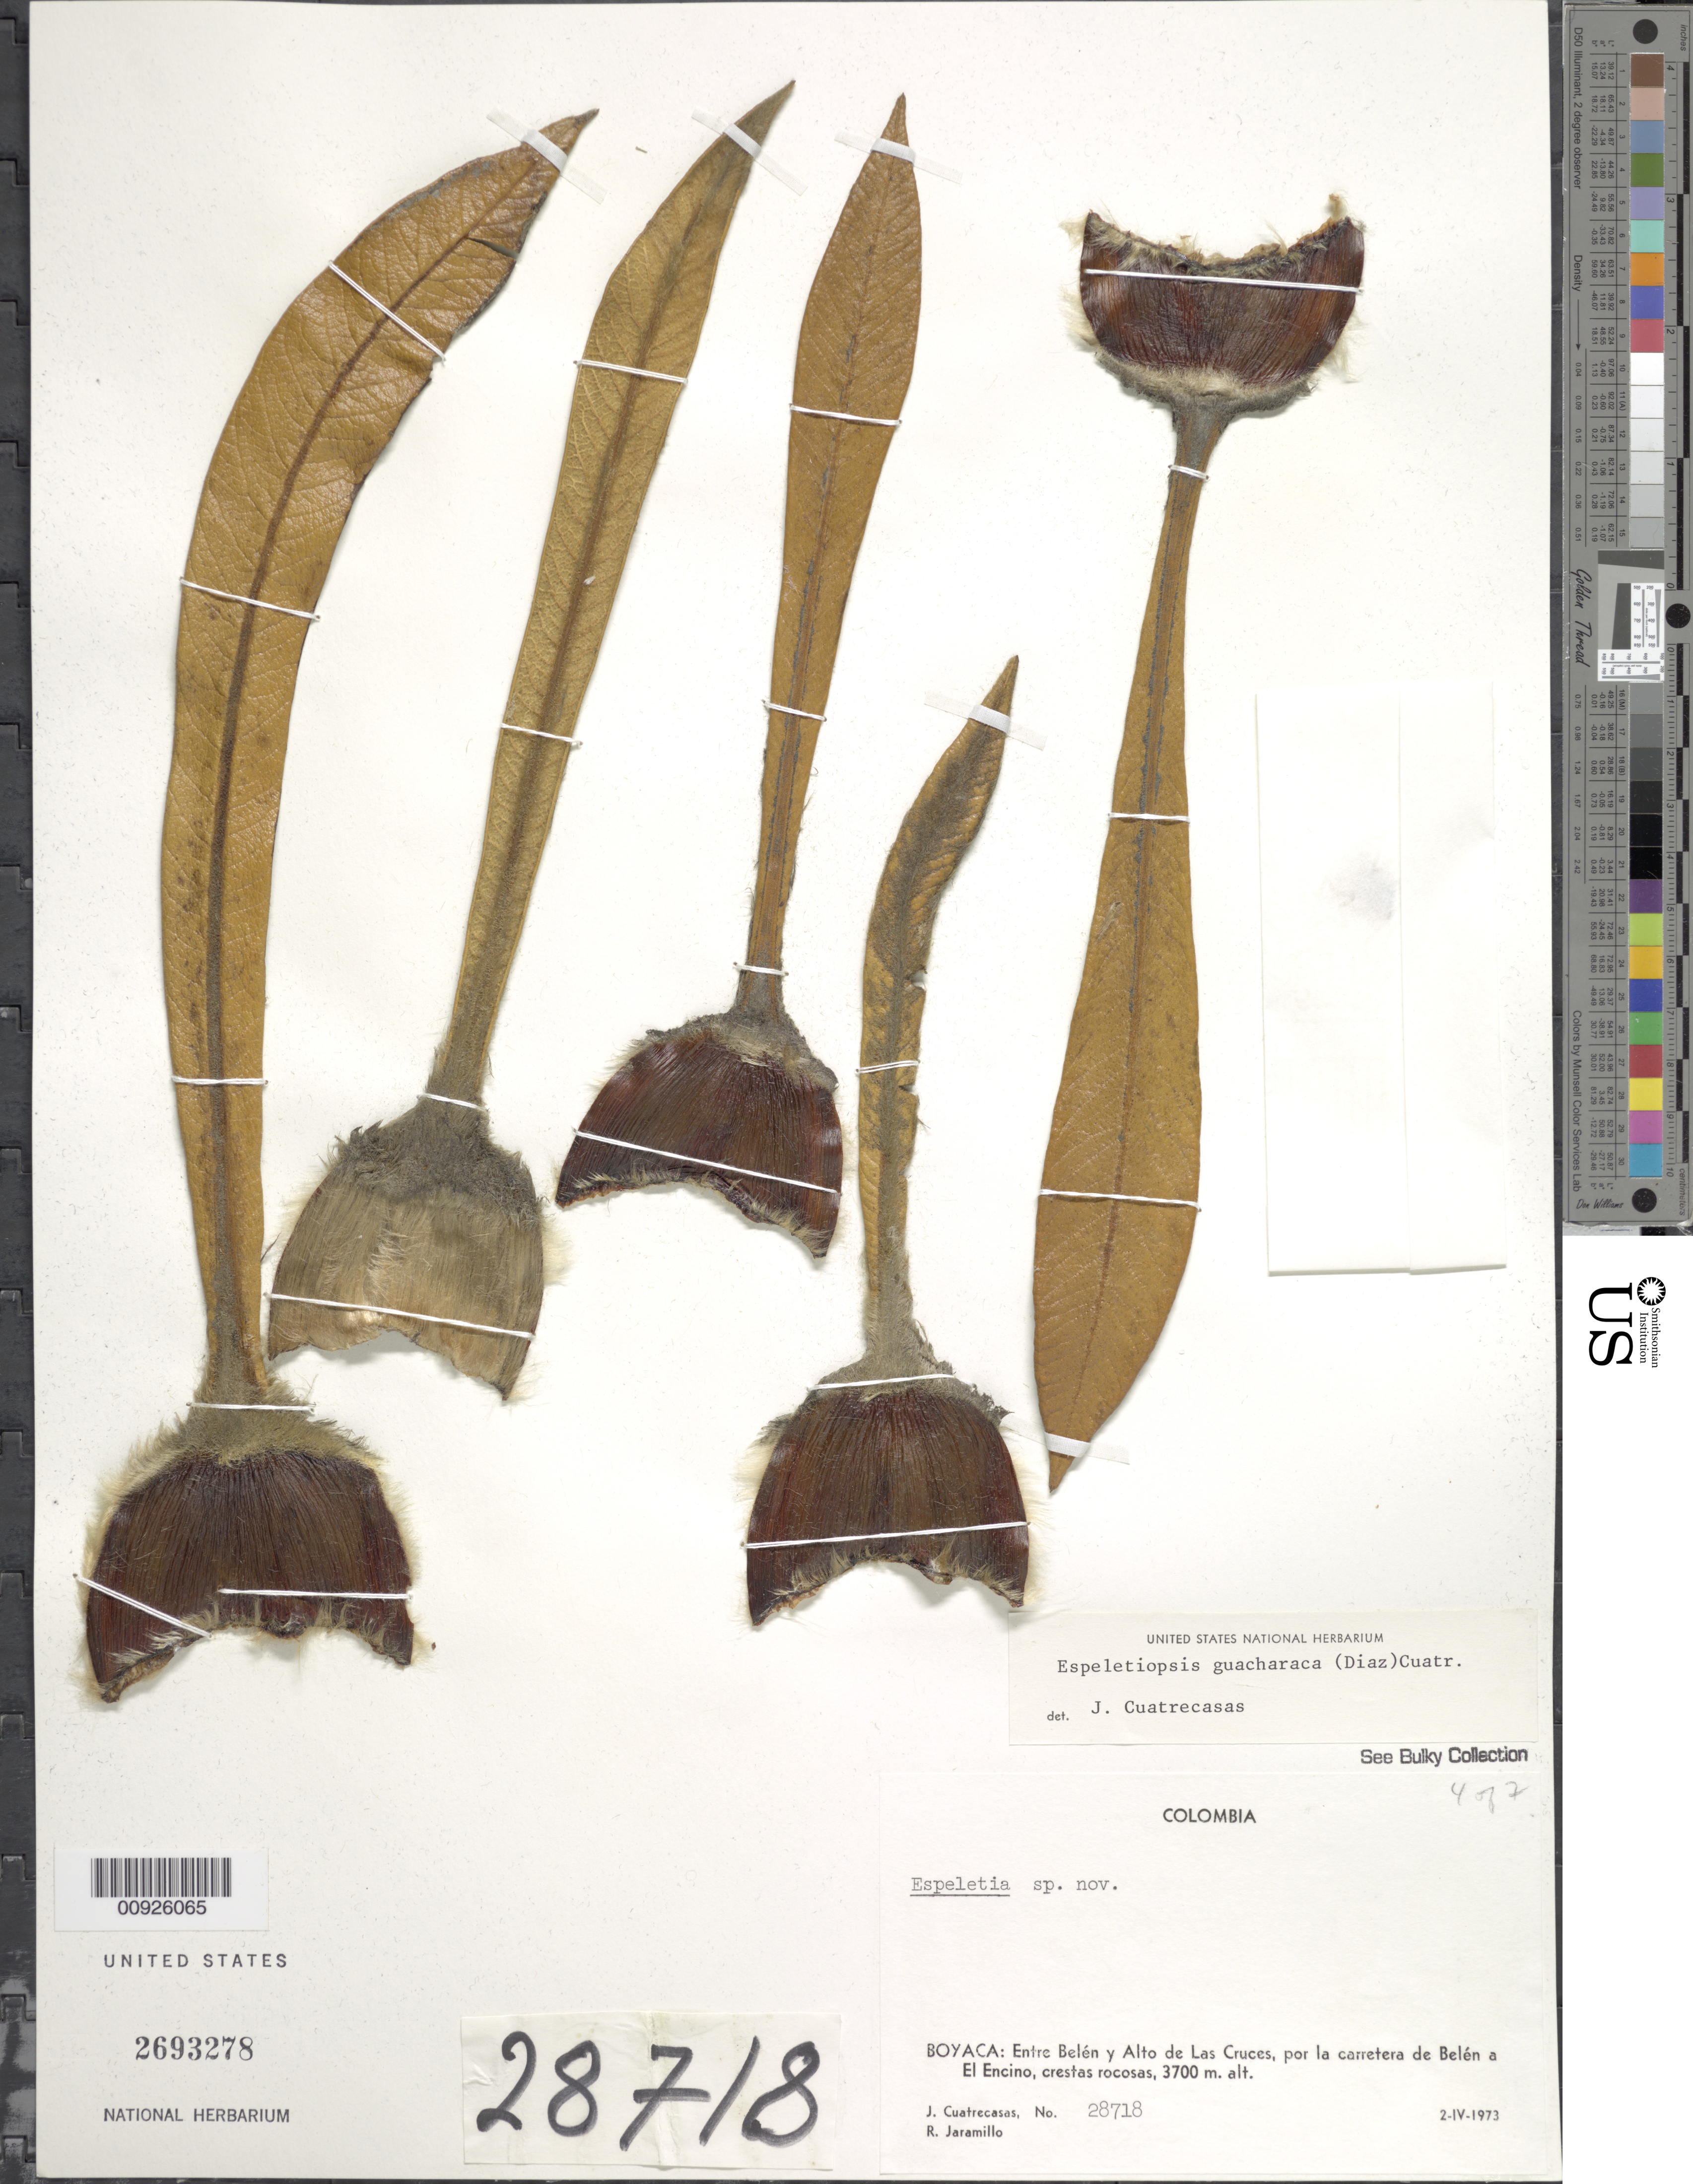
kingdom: Plantae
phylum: Tracheophyta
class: Magnoliopsida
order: Asterales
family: Asteraceae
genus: Espeletiopsis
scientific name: Espeletiopsis jimenez-quesadae var. guacharaca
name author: (S. Díaz) Cuatrec.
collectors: J. Cuatrecasas & R. Jaramillo M.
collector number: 28718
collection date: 1973-04-02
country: Colombia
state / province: Boyacá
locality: Boyacá: Entre Belen y Alto de Las Cruces, por la carretera de Belen a El Encino,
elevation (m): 3700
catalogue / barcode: US 2693278